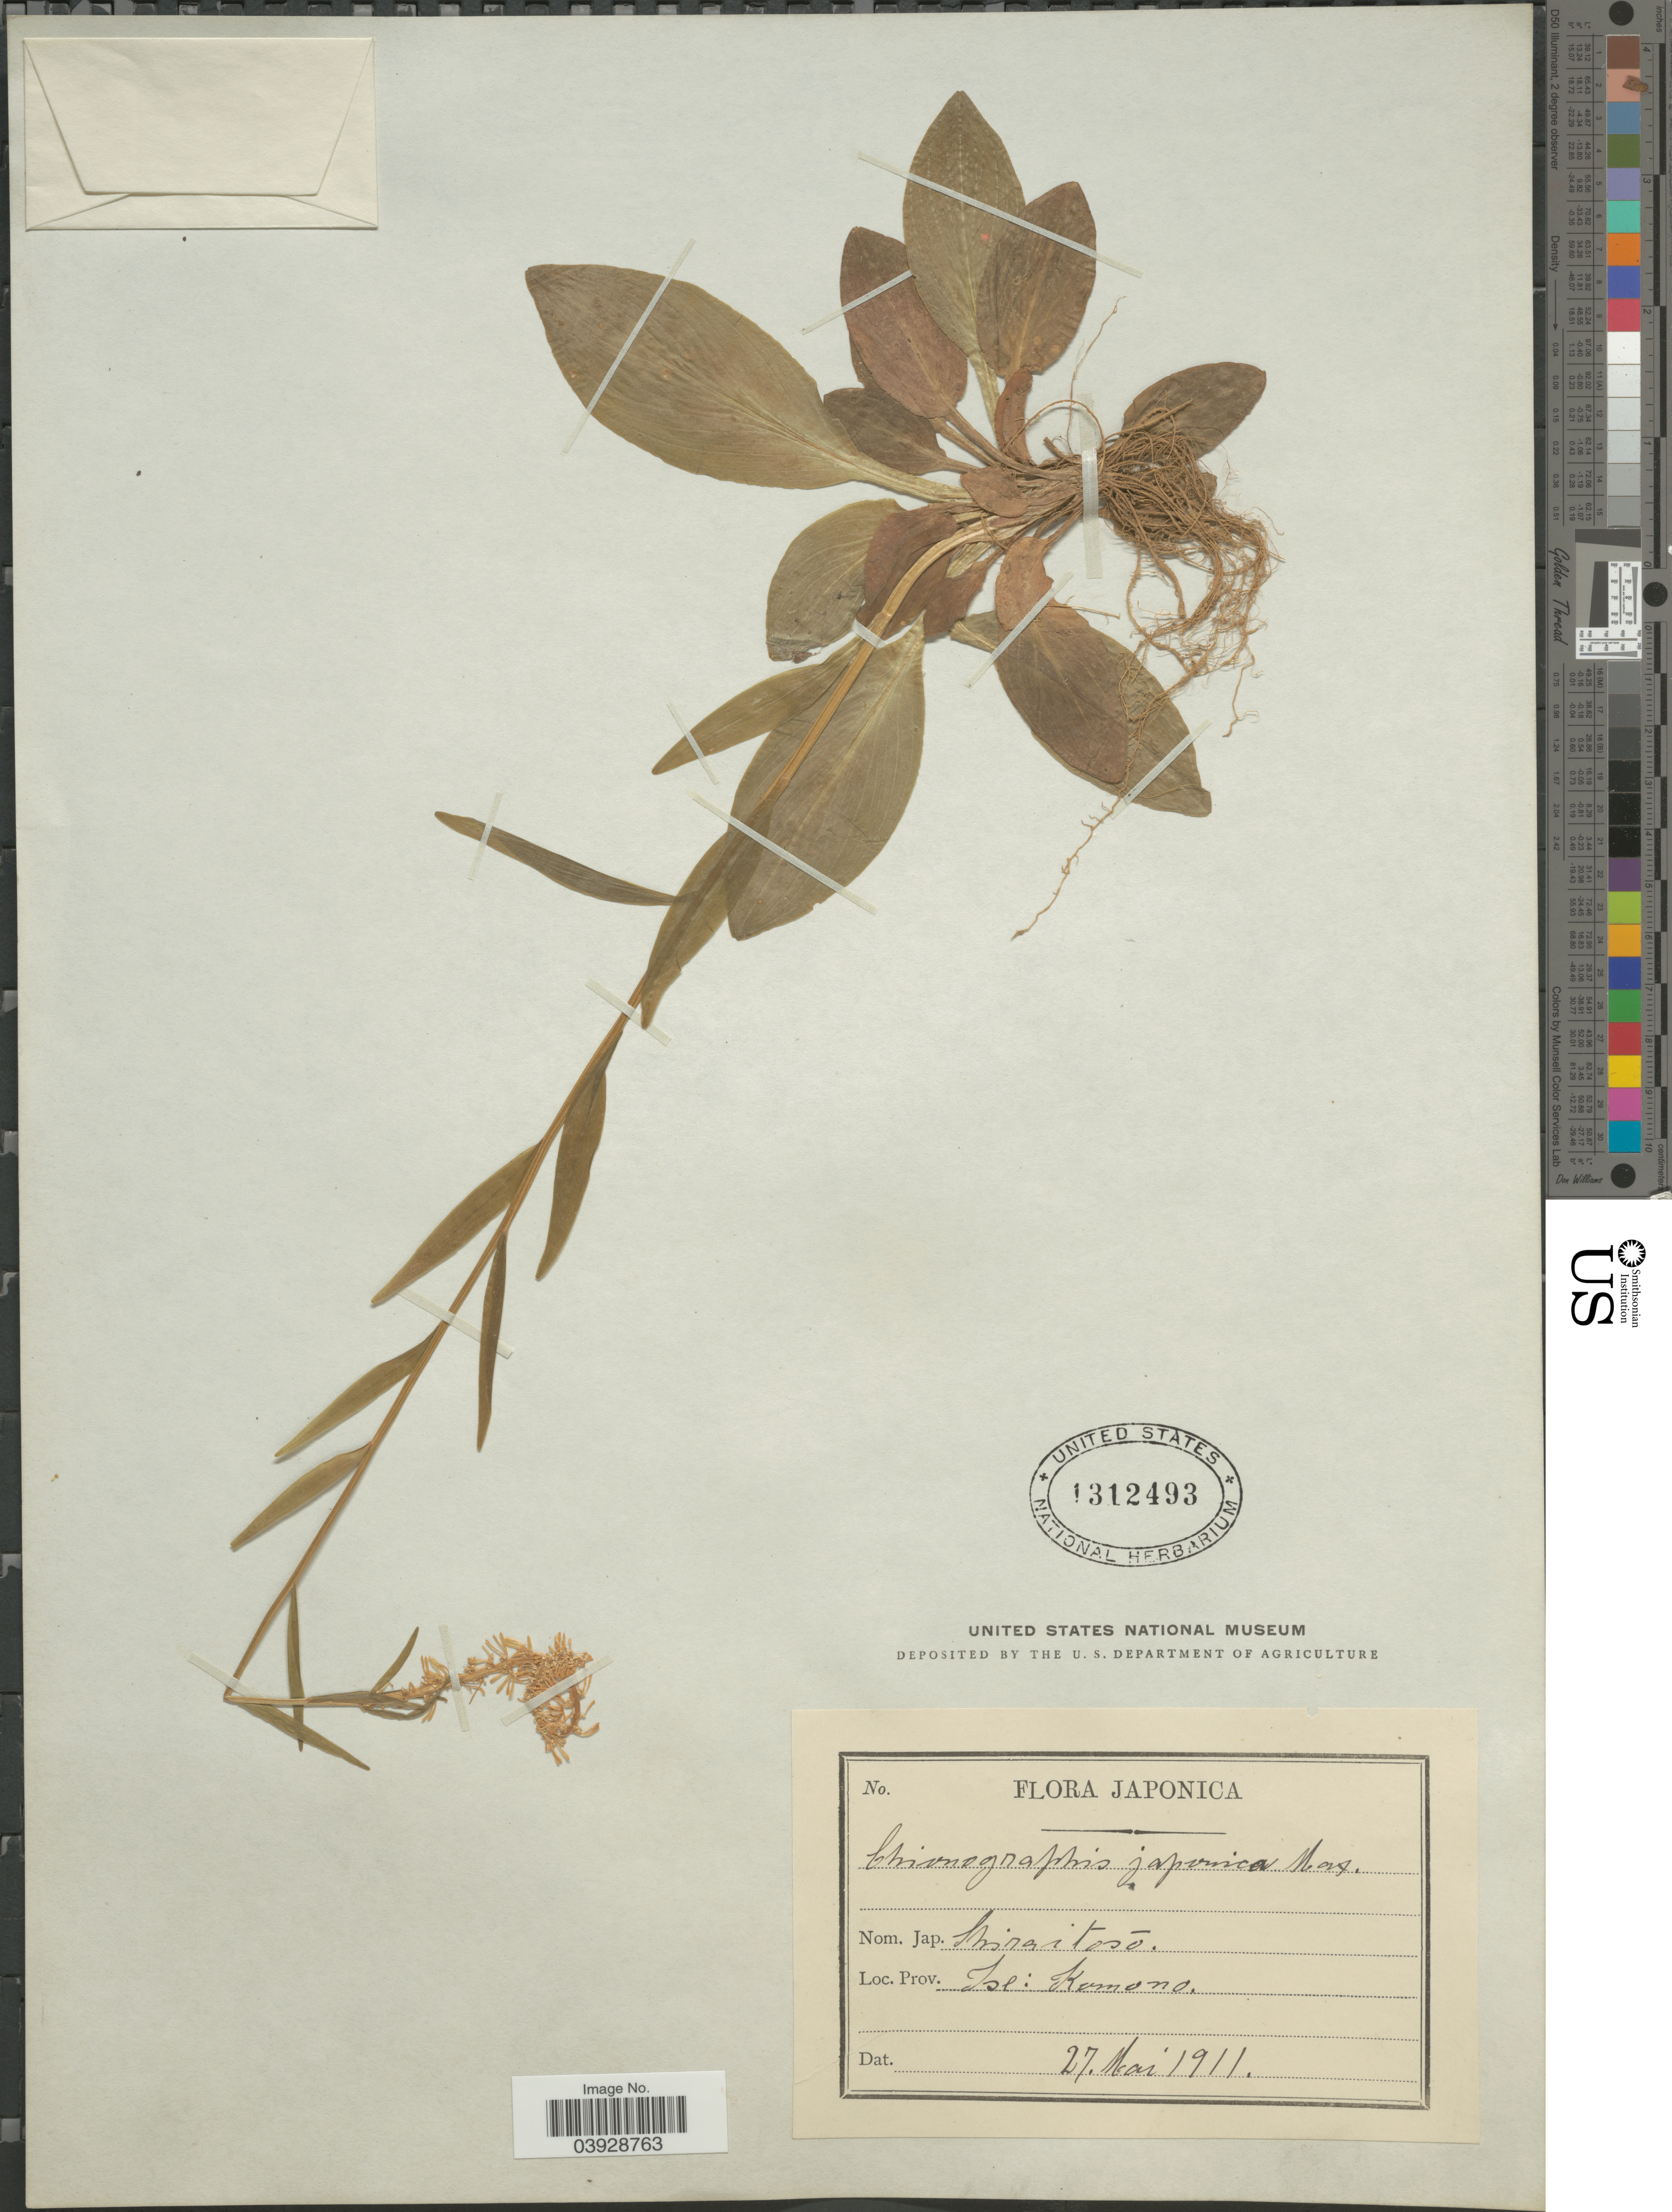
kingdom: Plantae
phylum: Tracheophyta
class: Liliopsida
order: Liliales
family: Melanthiaceae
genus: Chionographis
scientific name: Chionographis japonica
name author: Maxim.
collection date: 1911-05-27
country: Japan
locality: Isl: Komono.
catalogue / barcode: US 1312493